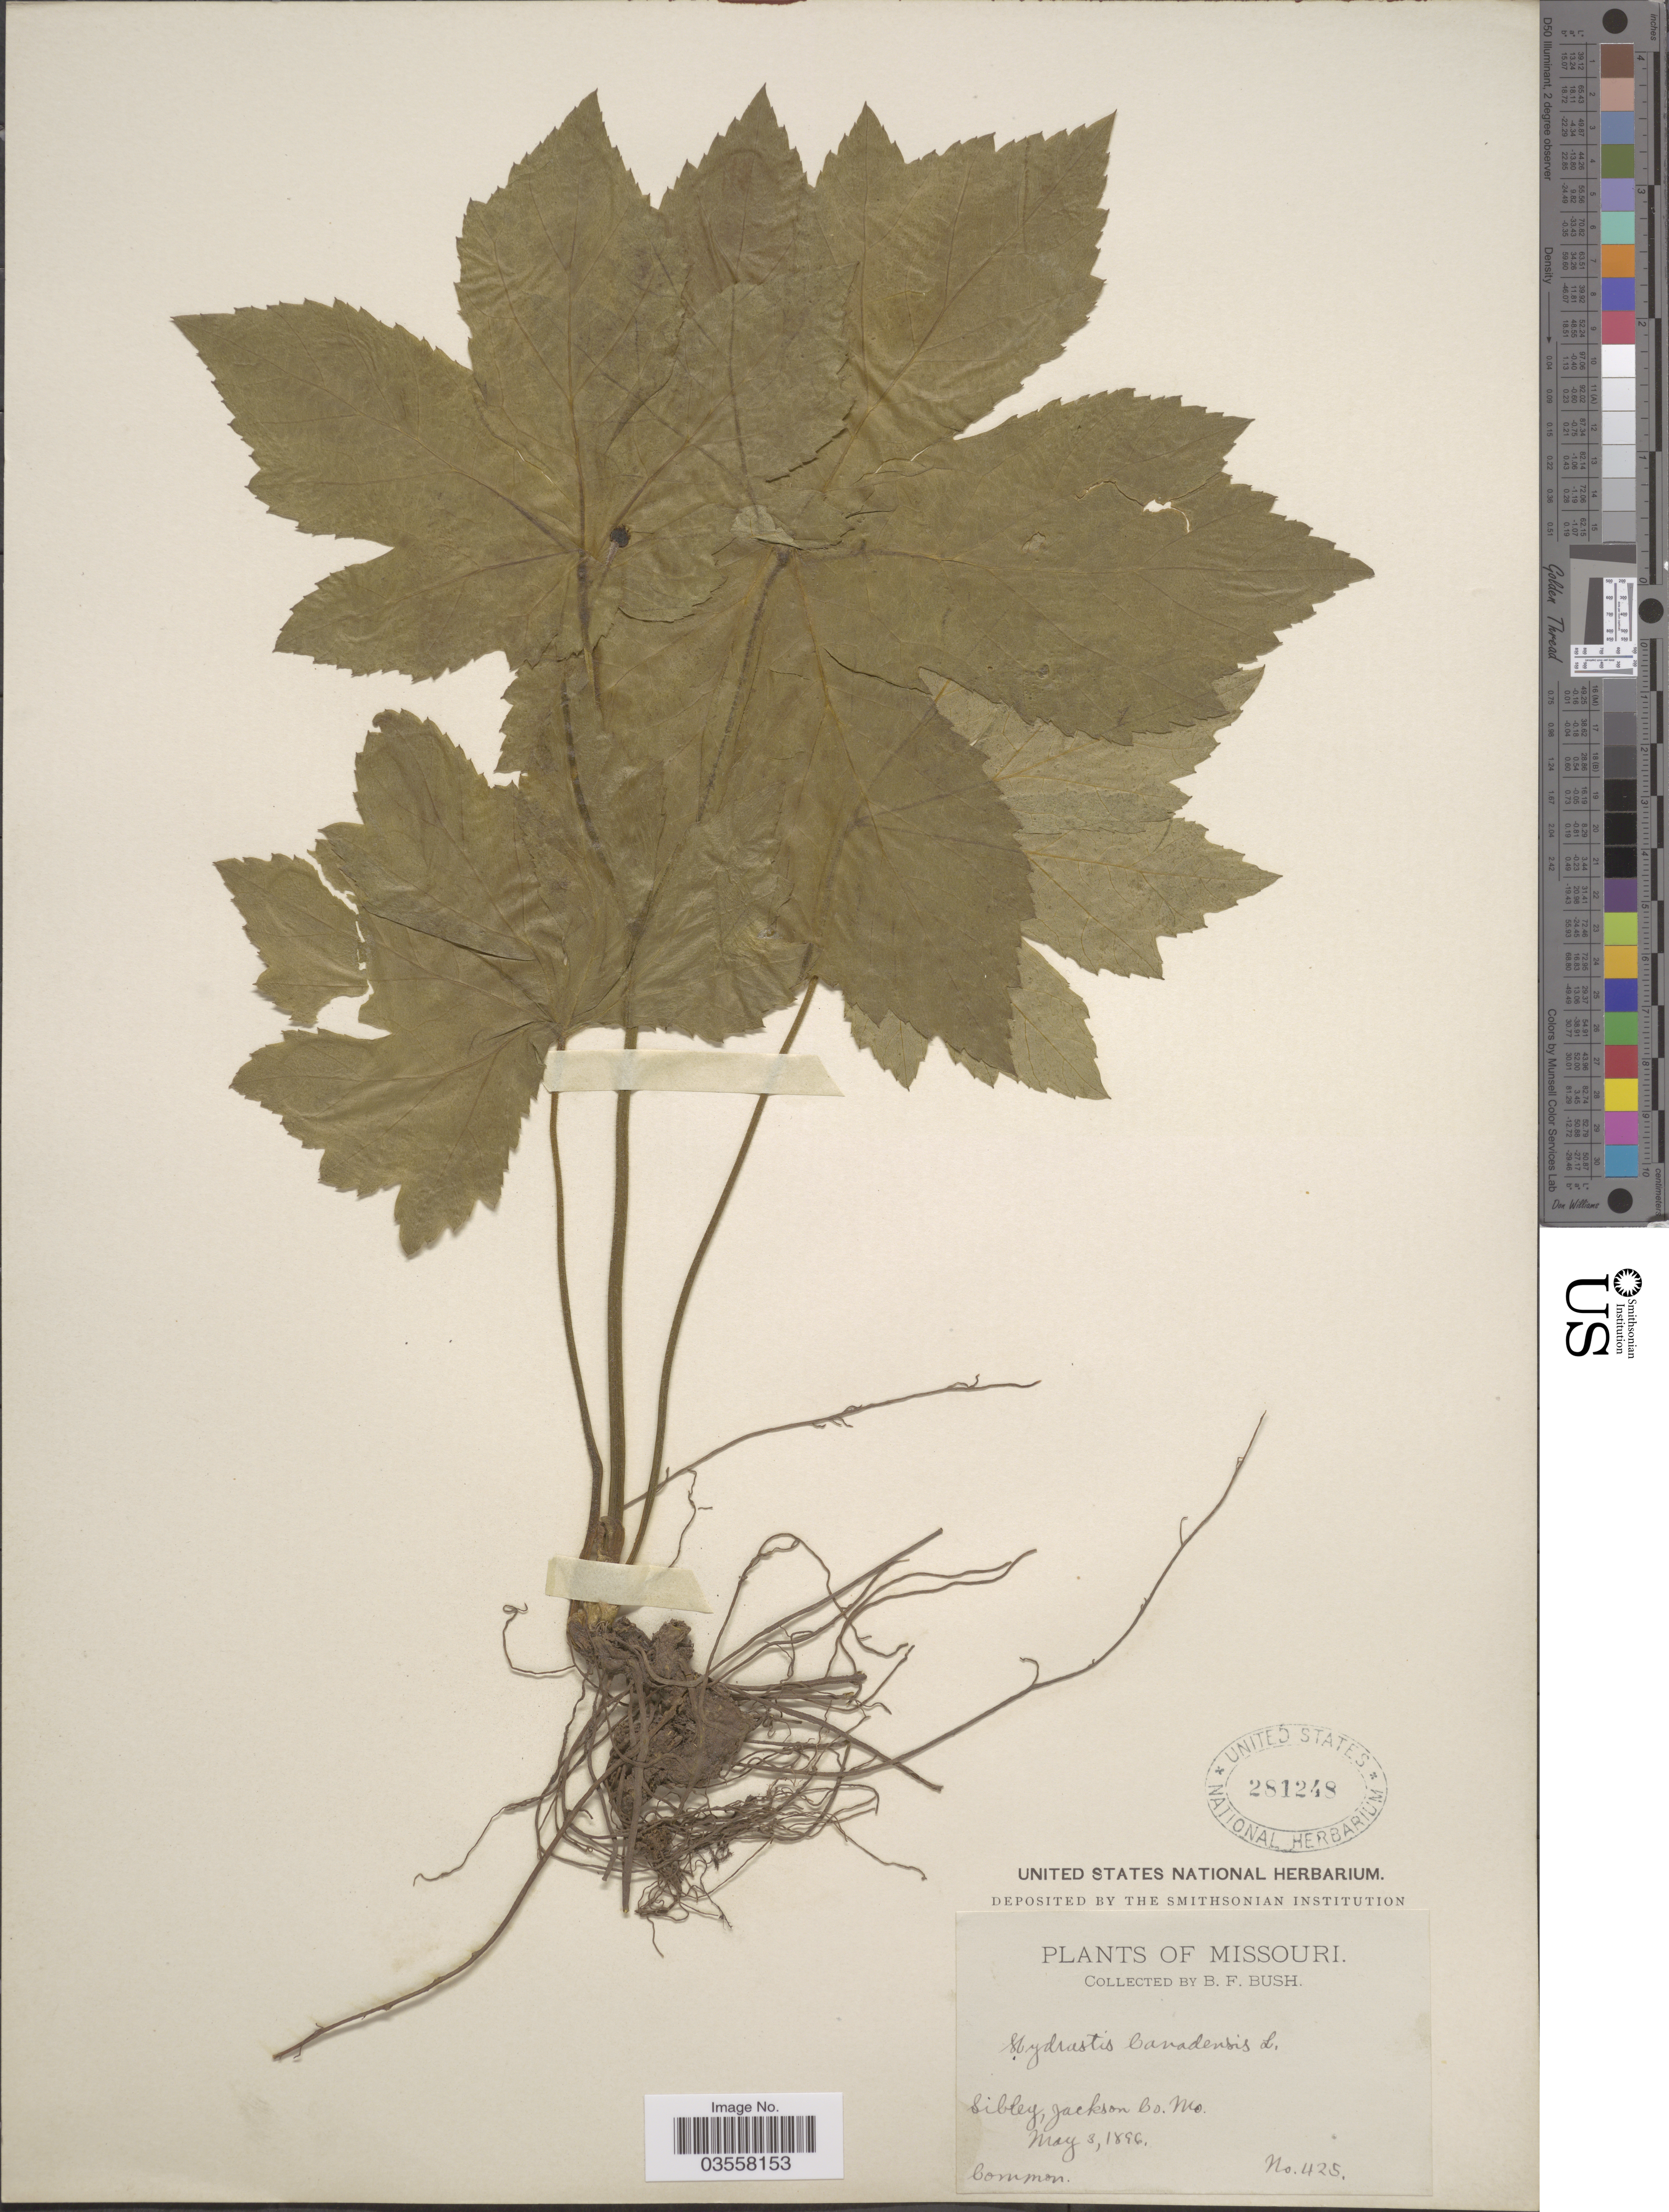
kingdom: Plantae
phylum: Tracheophyta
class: Magnoliopsida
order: Ranunculales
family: Ranunculaceae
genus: Hydrastis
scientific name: Hydrastis canadensis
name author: L.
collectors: B. F. Bush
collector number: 425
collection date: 1896-05-03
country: United States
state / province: Missouri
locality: Sibley, Jackson Co.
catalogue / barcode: US 281248